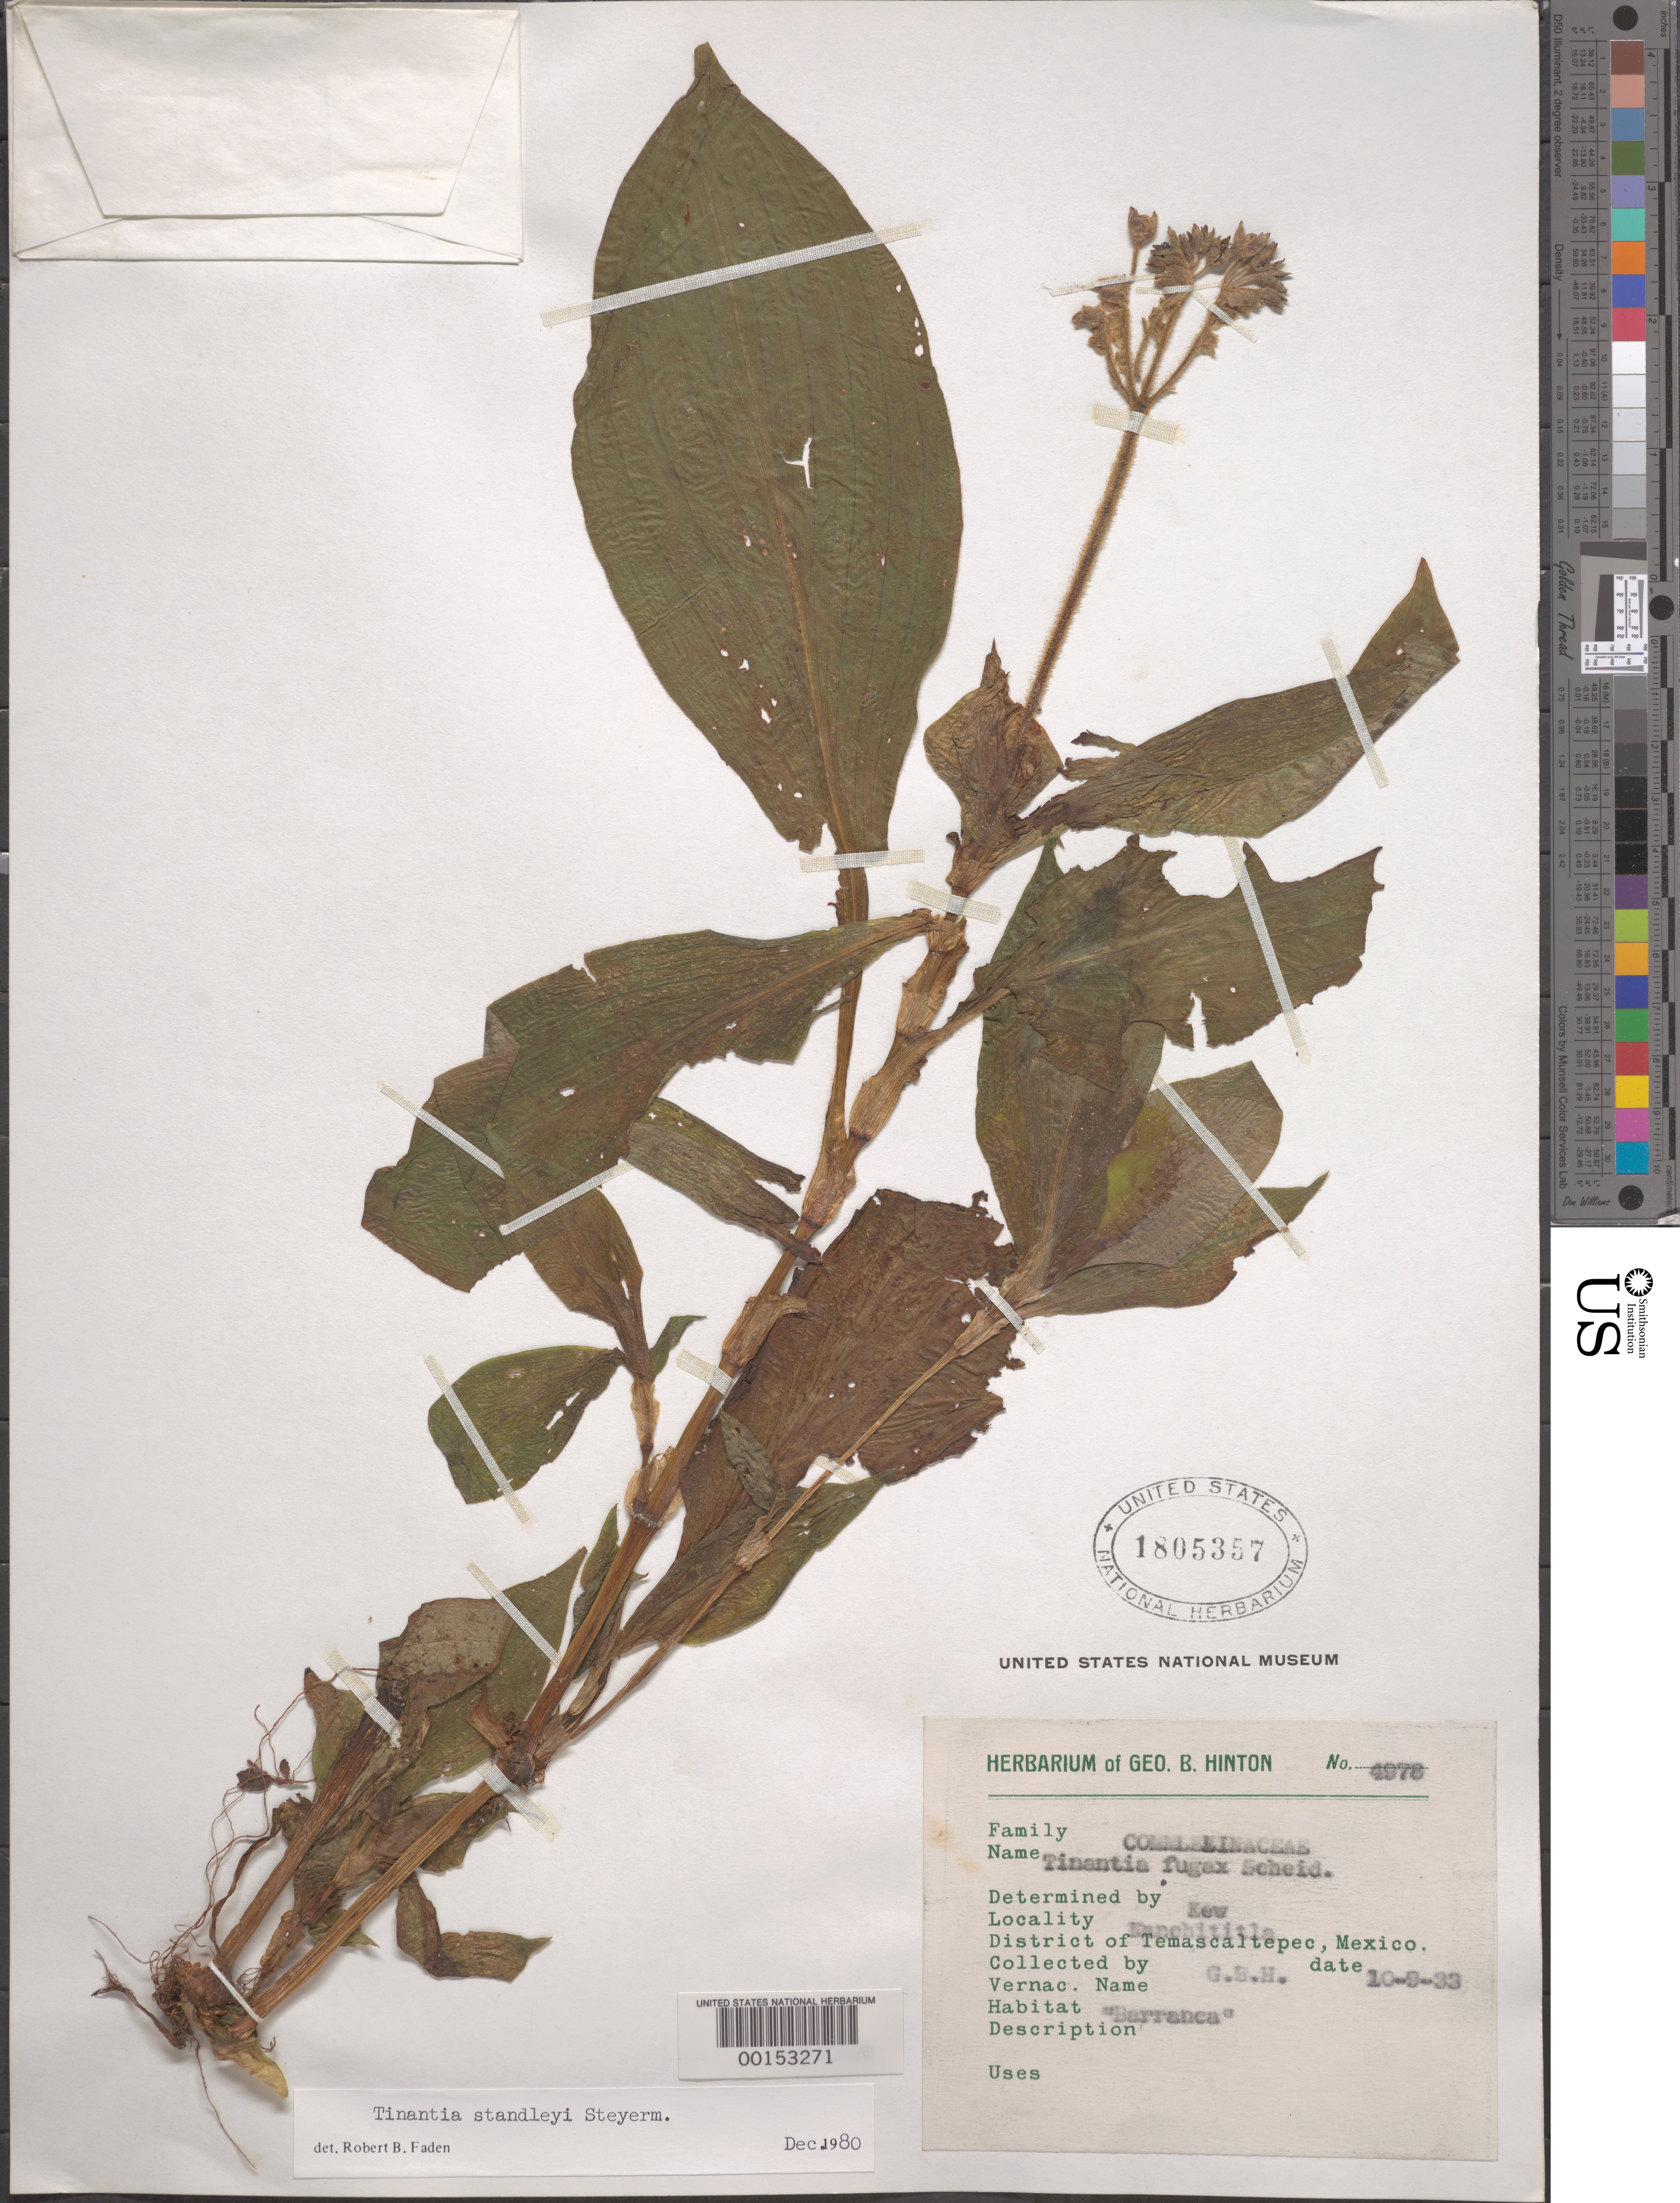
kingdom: Plantae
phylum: Tracheophyta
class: Liliopsida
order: Commelinales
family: Commelinaceae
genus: Tinantia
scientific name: Tinantia standleyi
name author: Steyerm.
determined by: Faden, Robert B., (US), Smithsonian Institution - National Museum of Natural History (UNITED STATES)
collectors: G. S. Hinton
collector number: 4978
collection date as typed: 10 Sep 1933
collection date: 1933-09-10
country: Mexico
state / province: México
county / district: Temascaltepec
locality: Nanchititla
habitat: Barranca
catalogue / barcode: US 1805357